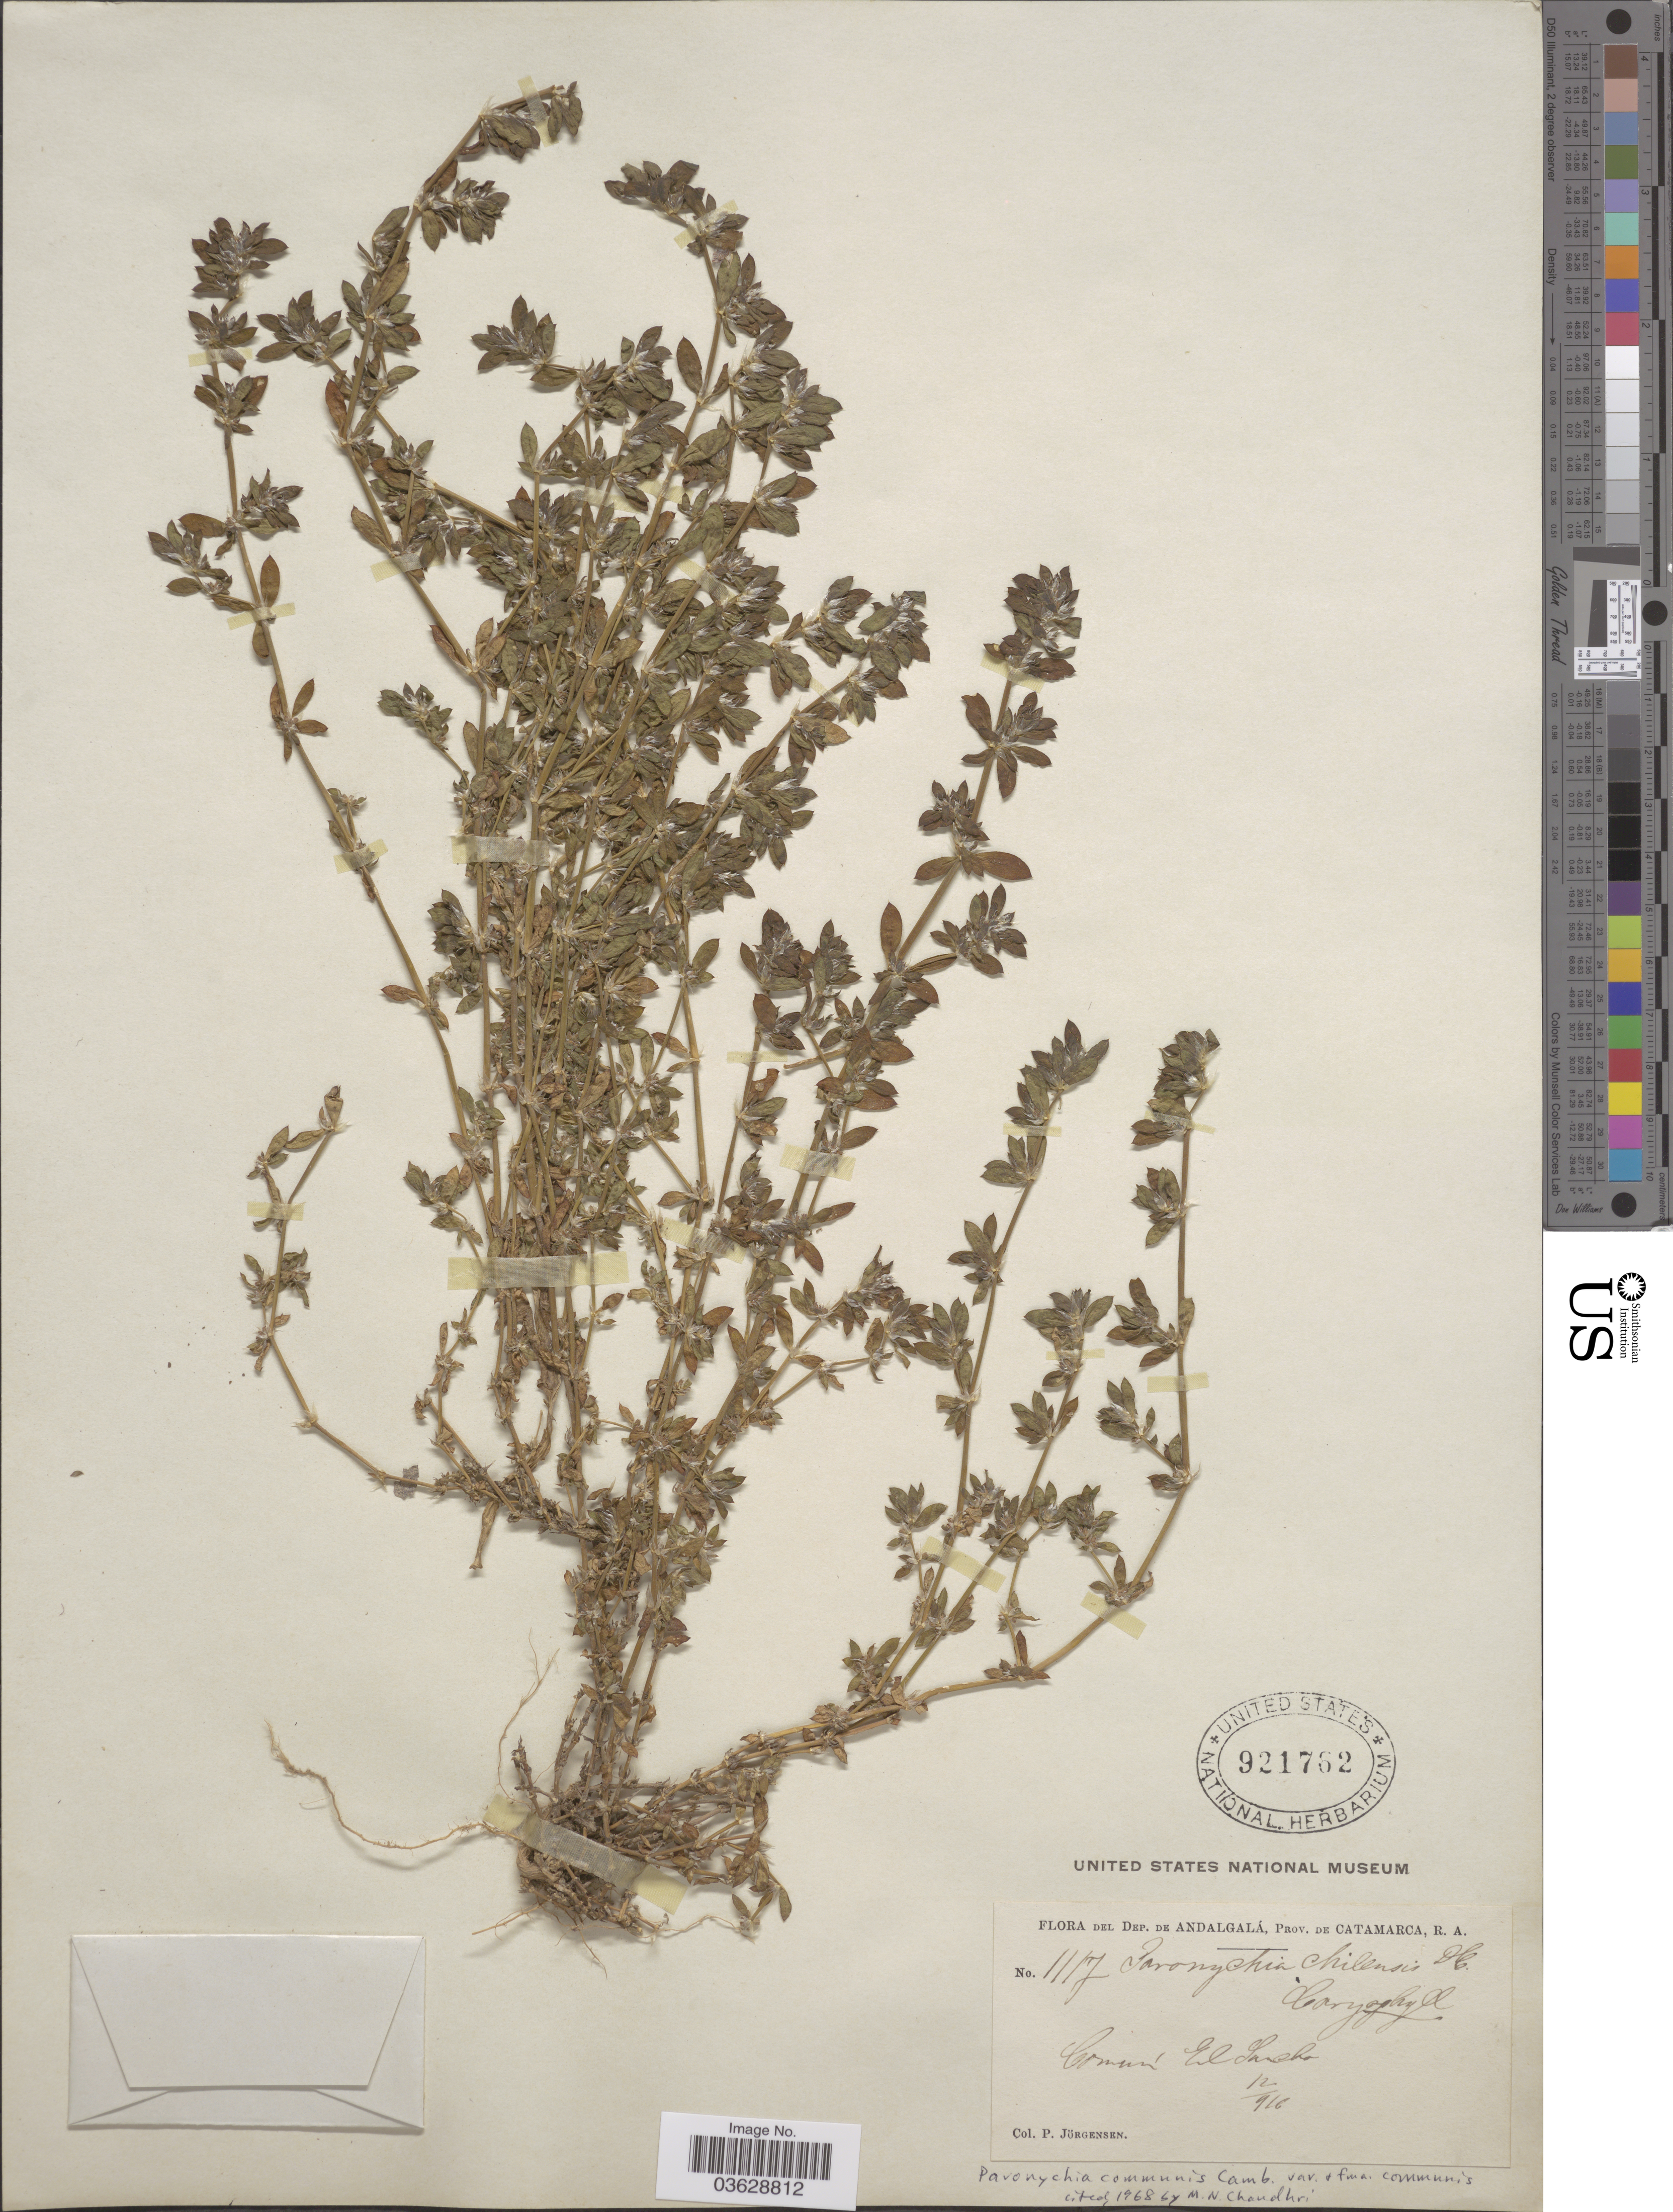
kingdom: Plantae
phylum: Tracheophyta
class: Magnoliopsida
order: Caryophyllales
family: Caryophyllaceae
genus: Paronychia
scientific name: Paronychia communis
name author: Cambess.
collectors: P. Jörgensen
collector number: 1117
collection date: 1916-12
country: Argentina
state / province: Catamarca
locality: Dep. de Andalgalá. Común El Suncho.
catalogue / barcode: US 921762